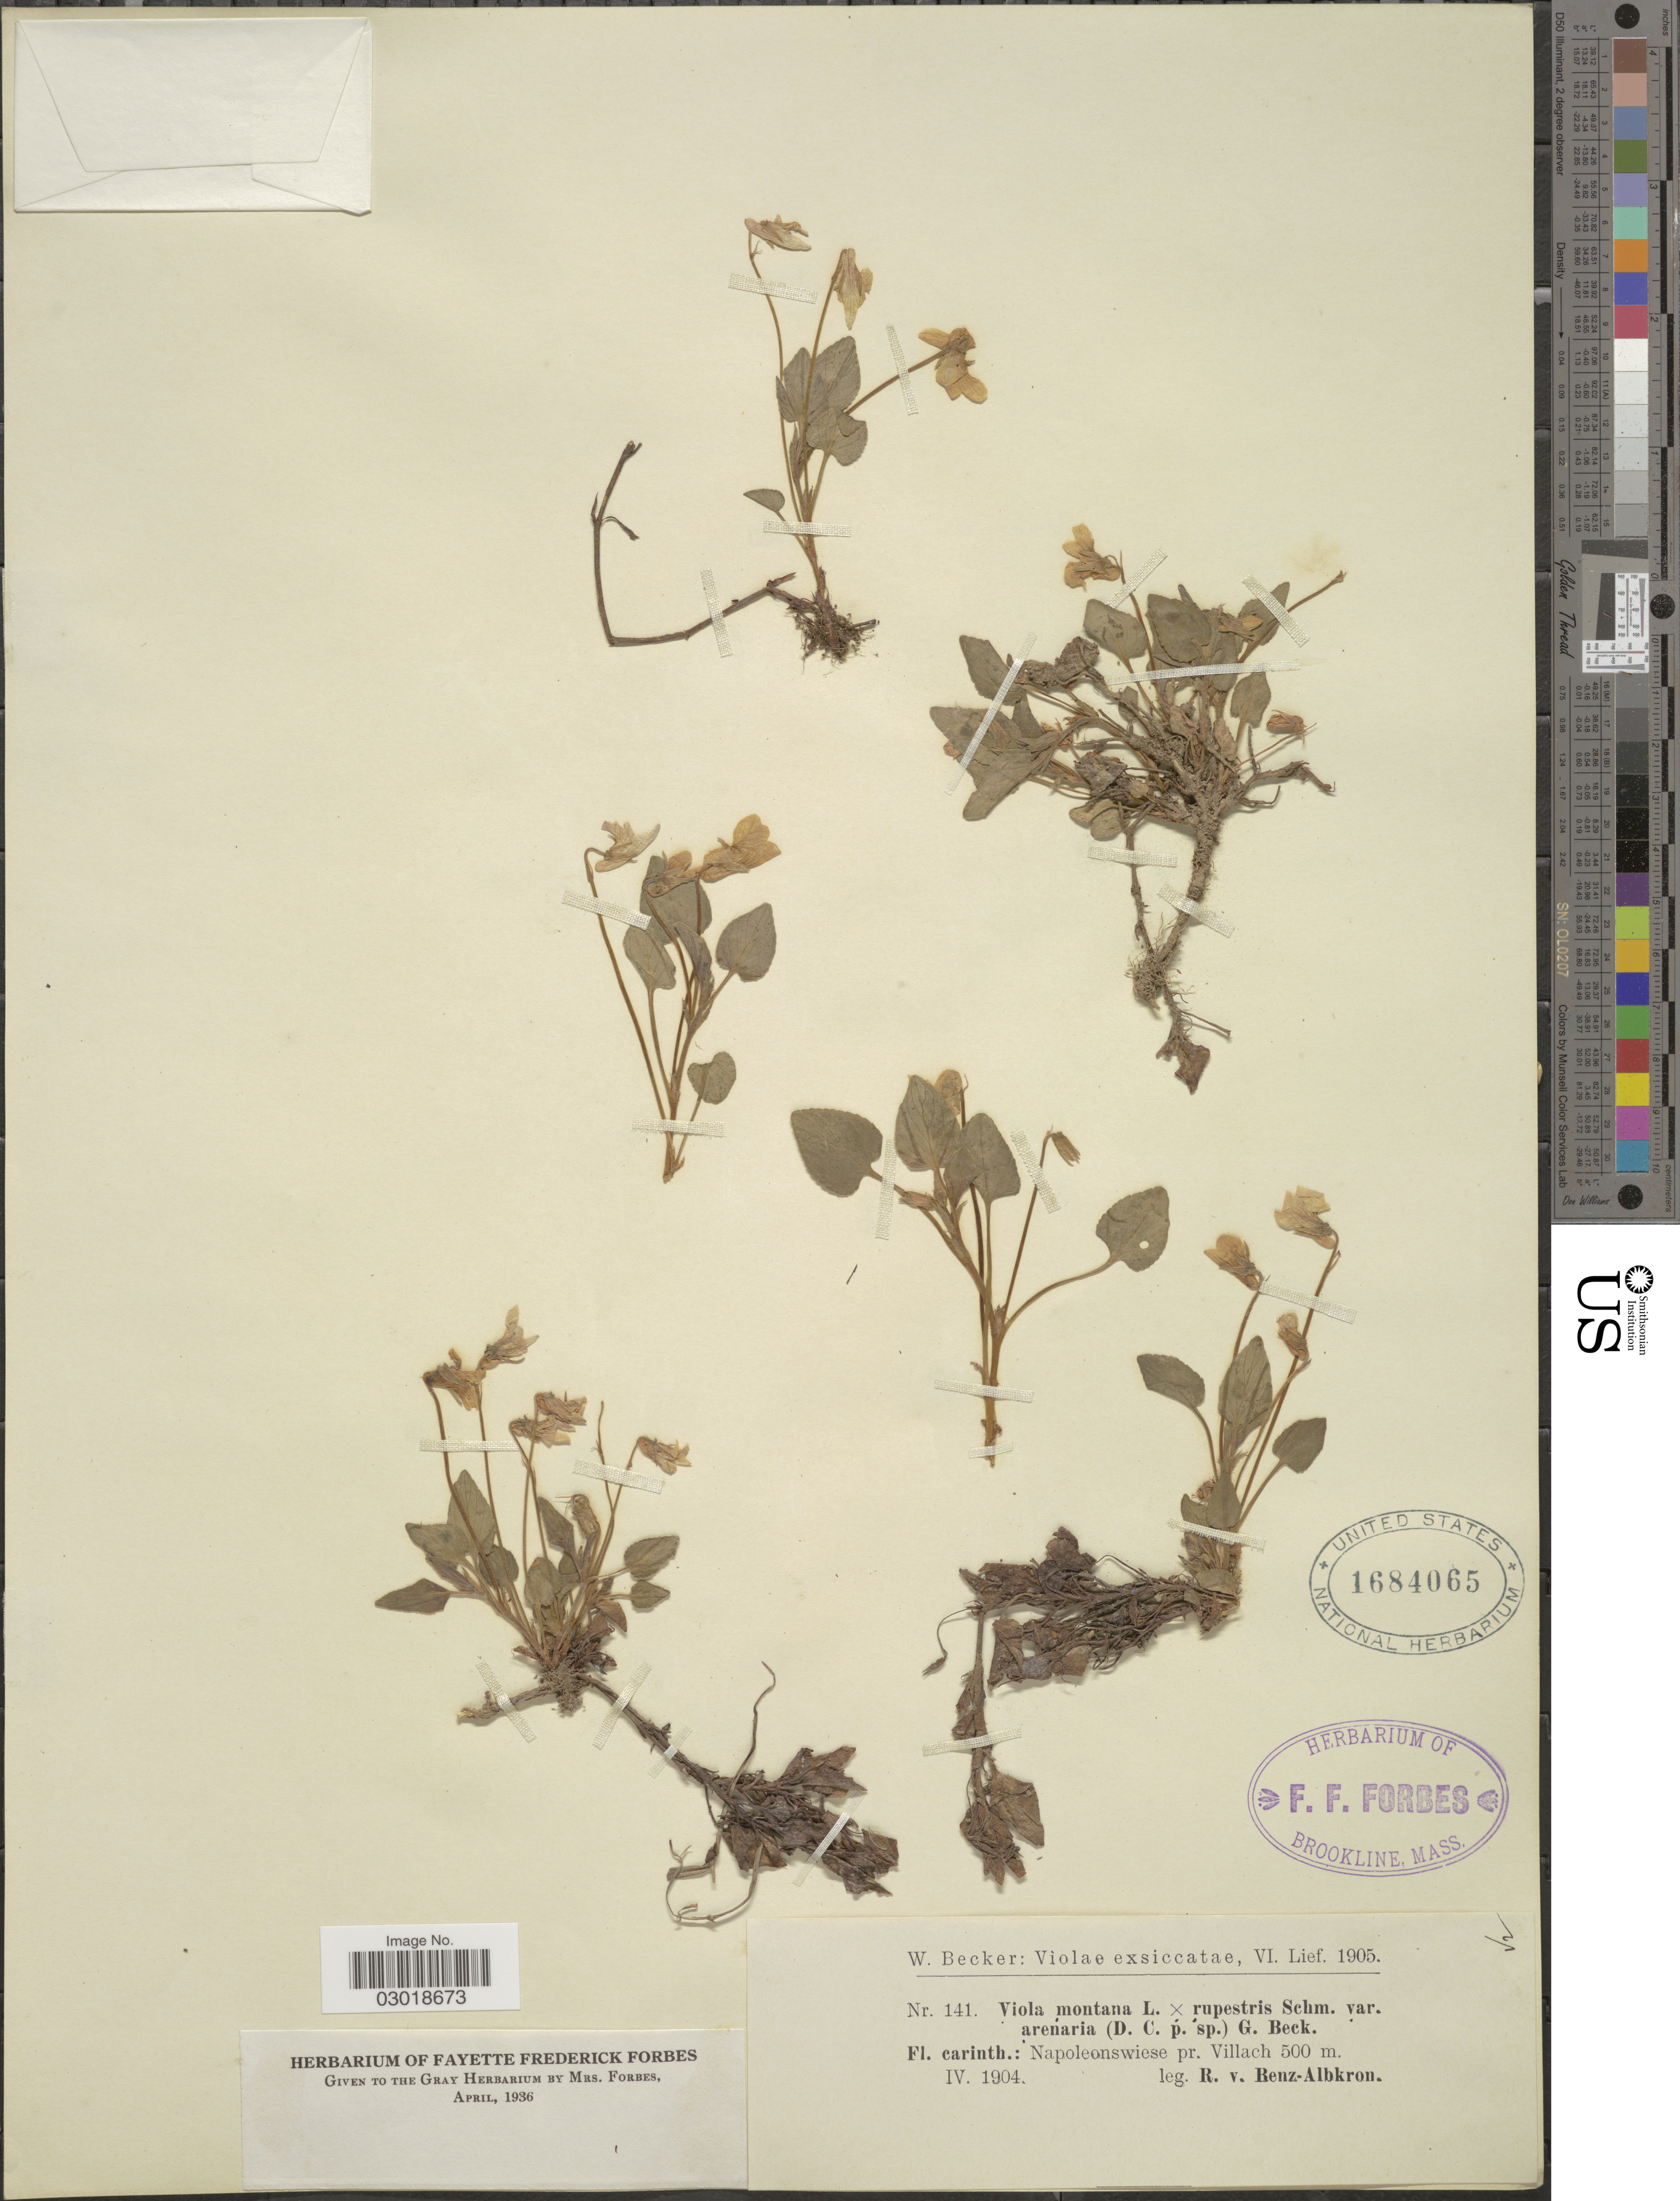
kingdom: Plantae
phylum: Tracheophyta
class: Magnoliopsida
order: Malpighiales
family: Violaceae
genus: Viola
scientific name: Viola montana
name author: L.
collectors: R. Benz-Albkron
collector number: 141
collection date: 1904-04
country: Austria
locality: Carinth.: Napoleonswiese pr. Villach.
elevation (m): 500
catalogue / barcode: US 1684065